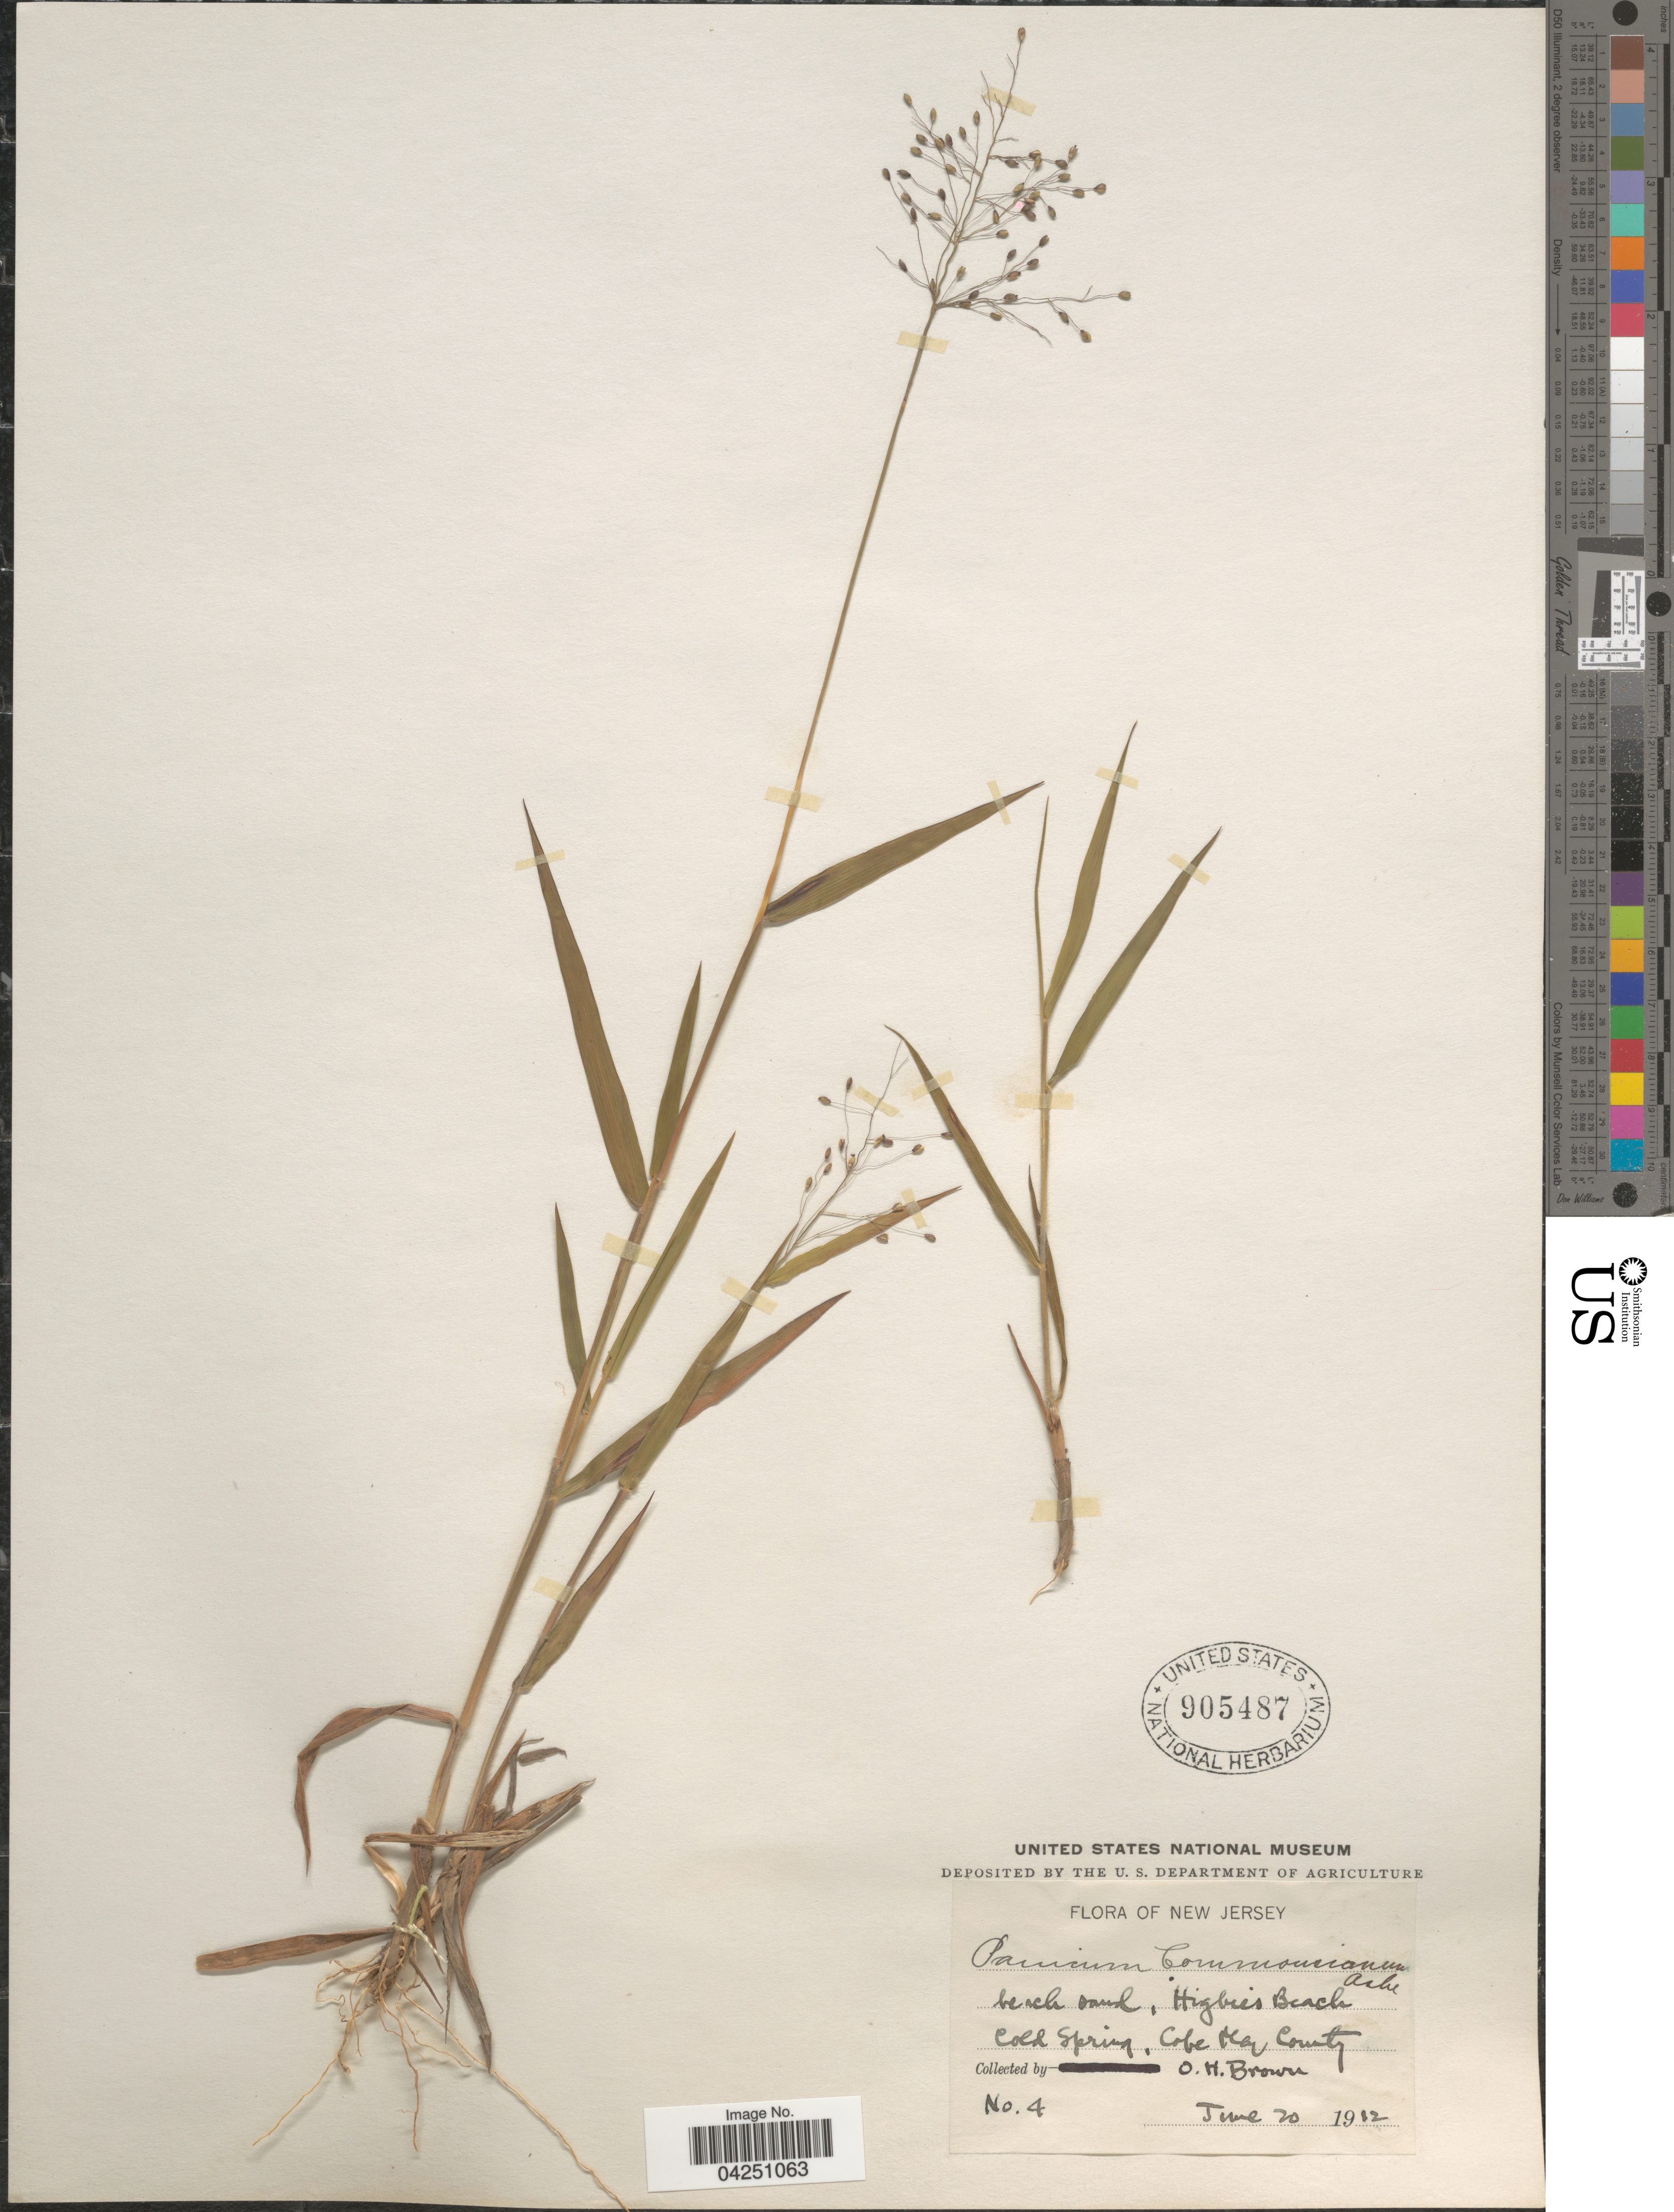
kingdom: Plantae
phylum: Tracheophyta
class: Liliopsida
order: Poales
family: Poaceae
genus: Dichanthelium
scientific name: Dichanthelium acuminatum var. acuminatum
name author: (Sw.) Gould & C.A. Clark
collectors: O. Brown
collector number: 4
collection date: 1912-06-20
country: United States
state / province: New Jersey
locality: Higbee's Beach. Cold Spring, Cape May County.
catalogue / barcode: US 905487